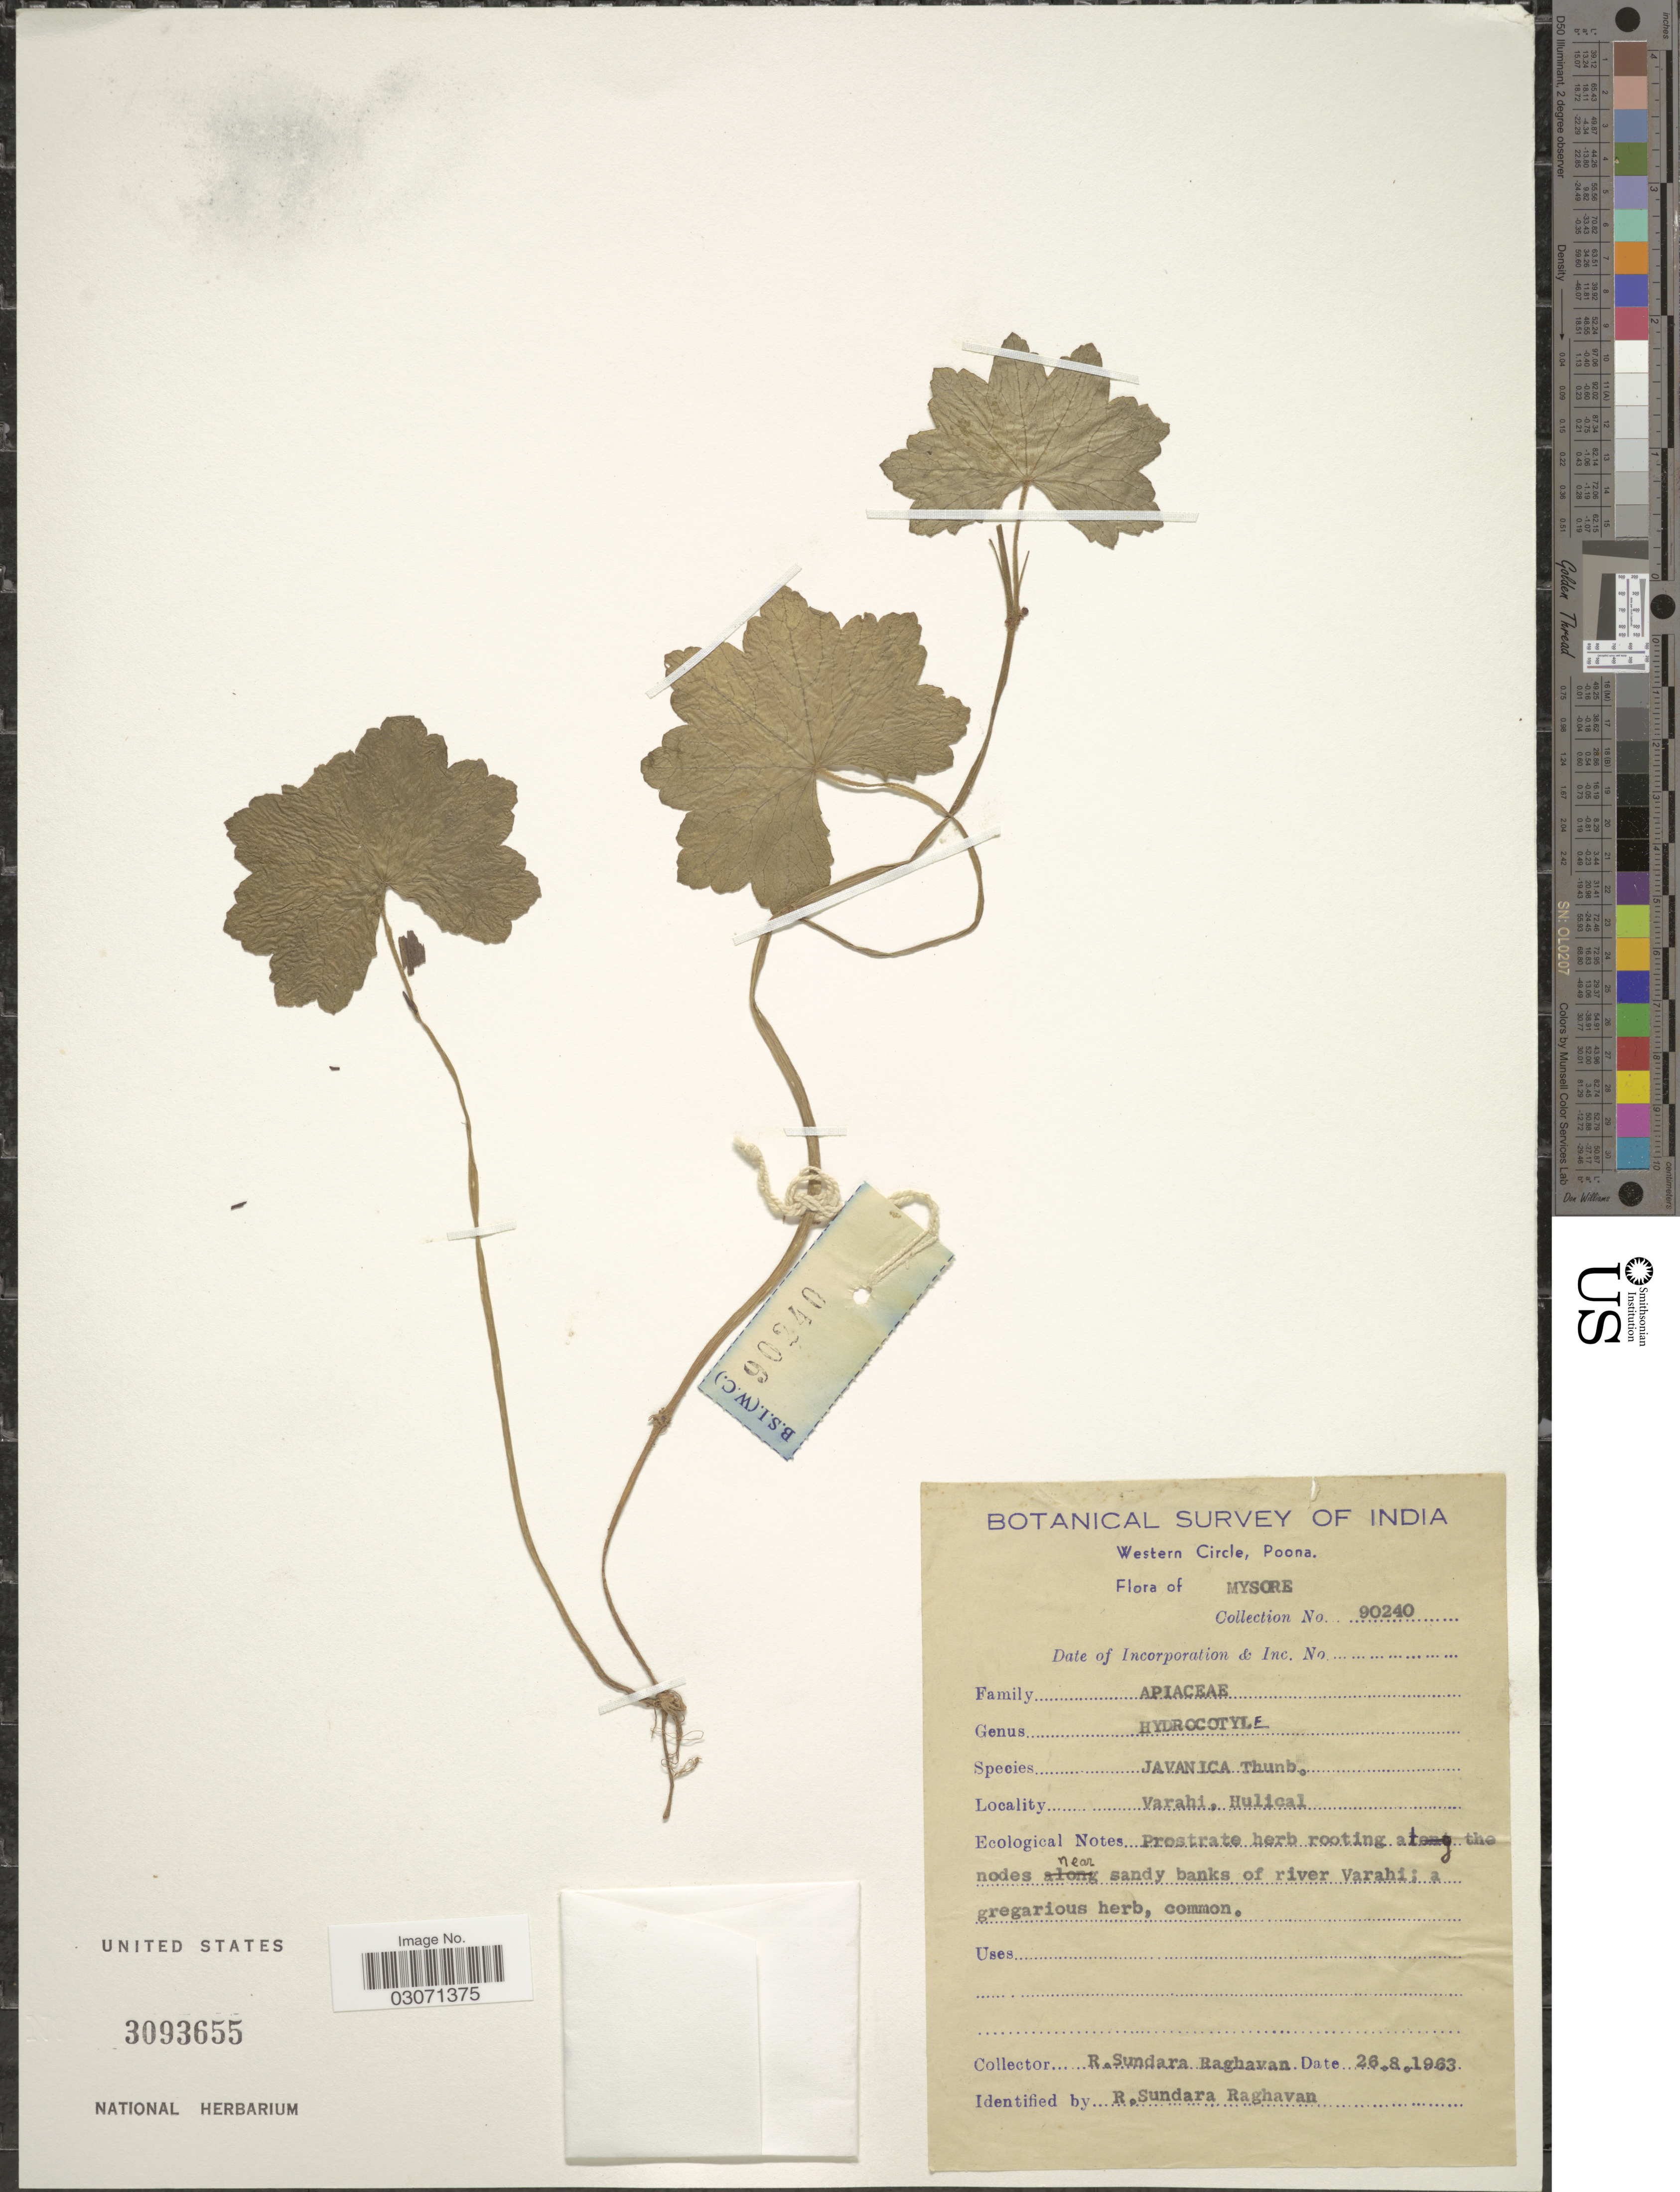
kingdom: Plantae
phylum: Tracheophyta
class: Magnoliopsida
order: Apiales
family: Araliaceae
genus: Hydrocotyle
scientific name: Hydrocotyle javanica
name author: Thunb.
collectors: R. Raghavan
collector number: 90240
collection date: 1963-08-26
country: India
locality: Mysore. Varahi, Hulical.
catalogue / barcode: US 3093655